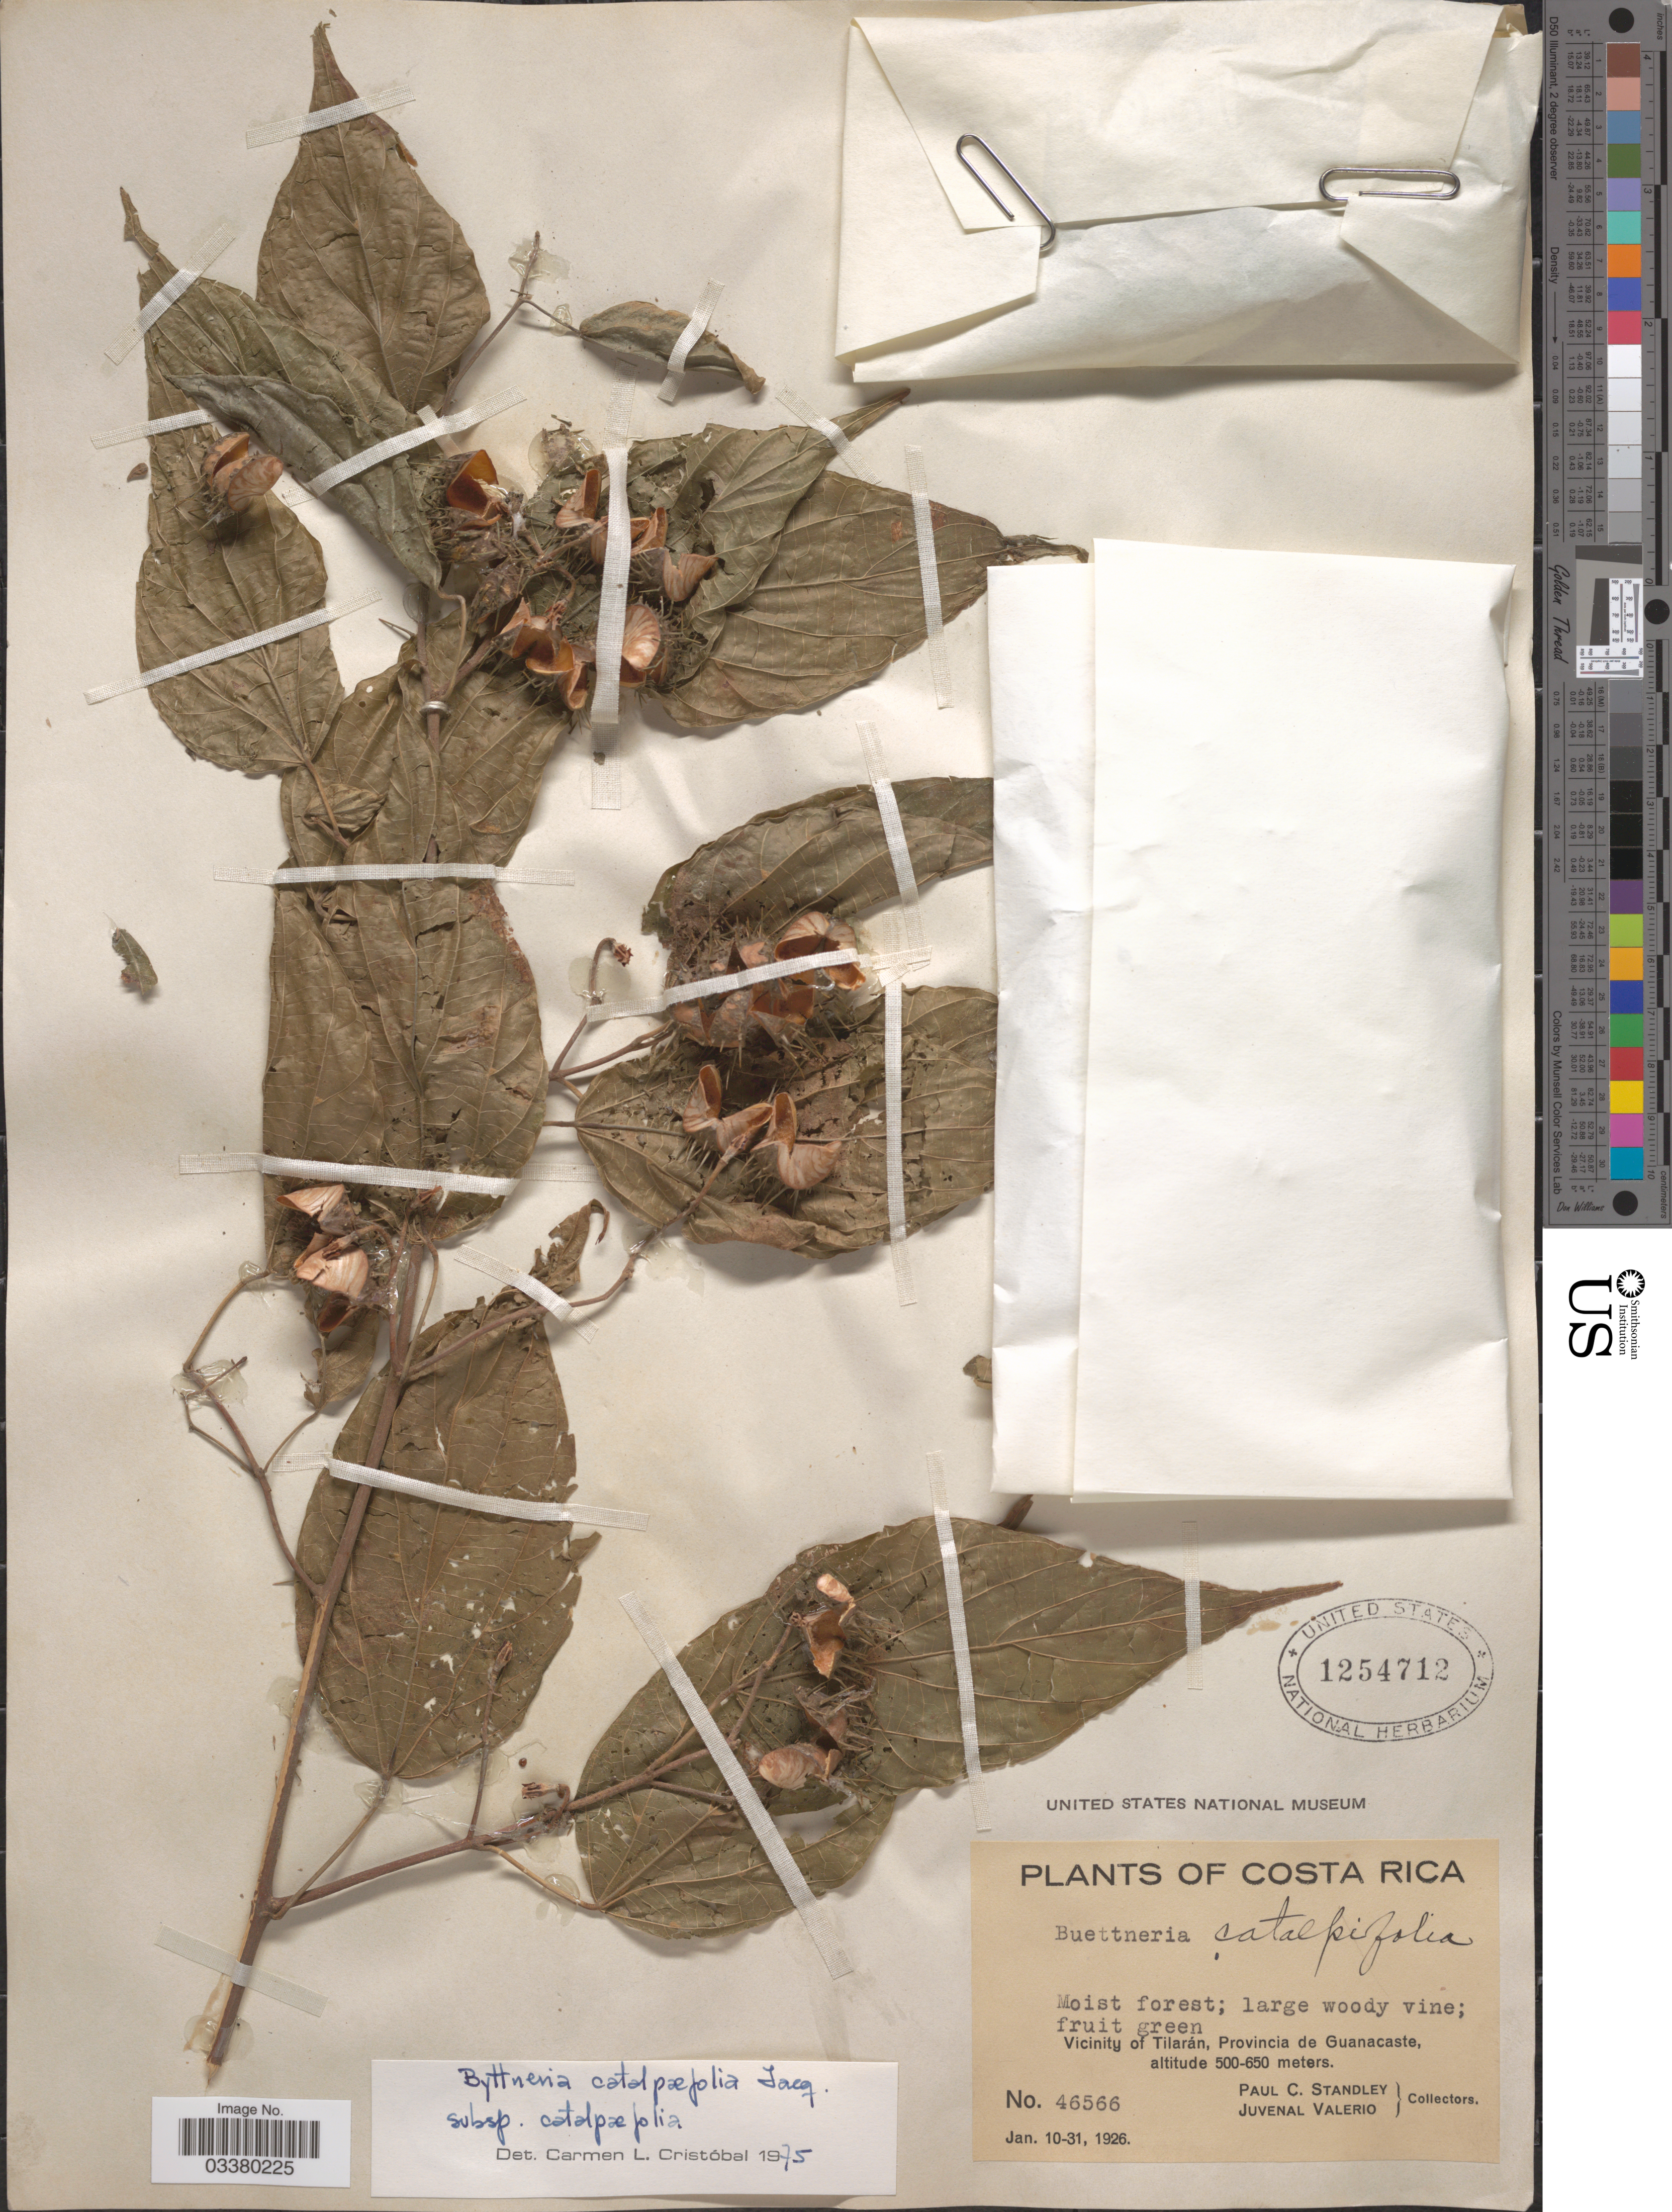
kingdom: Plantae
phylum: Tracheophyta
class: Magnoliopsida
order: Malvales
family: Malvaceae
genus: Byttneria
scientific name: Byttneria catalpifolia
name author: Jacq.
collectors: P. C. Standley & J. Valerio R.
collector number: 46566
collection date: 1926-01-10/1926-01-31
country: Costa Rica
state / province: Guanacaste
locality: Vicinity of Tilarán.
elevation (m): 500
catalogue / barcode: US 1254712